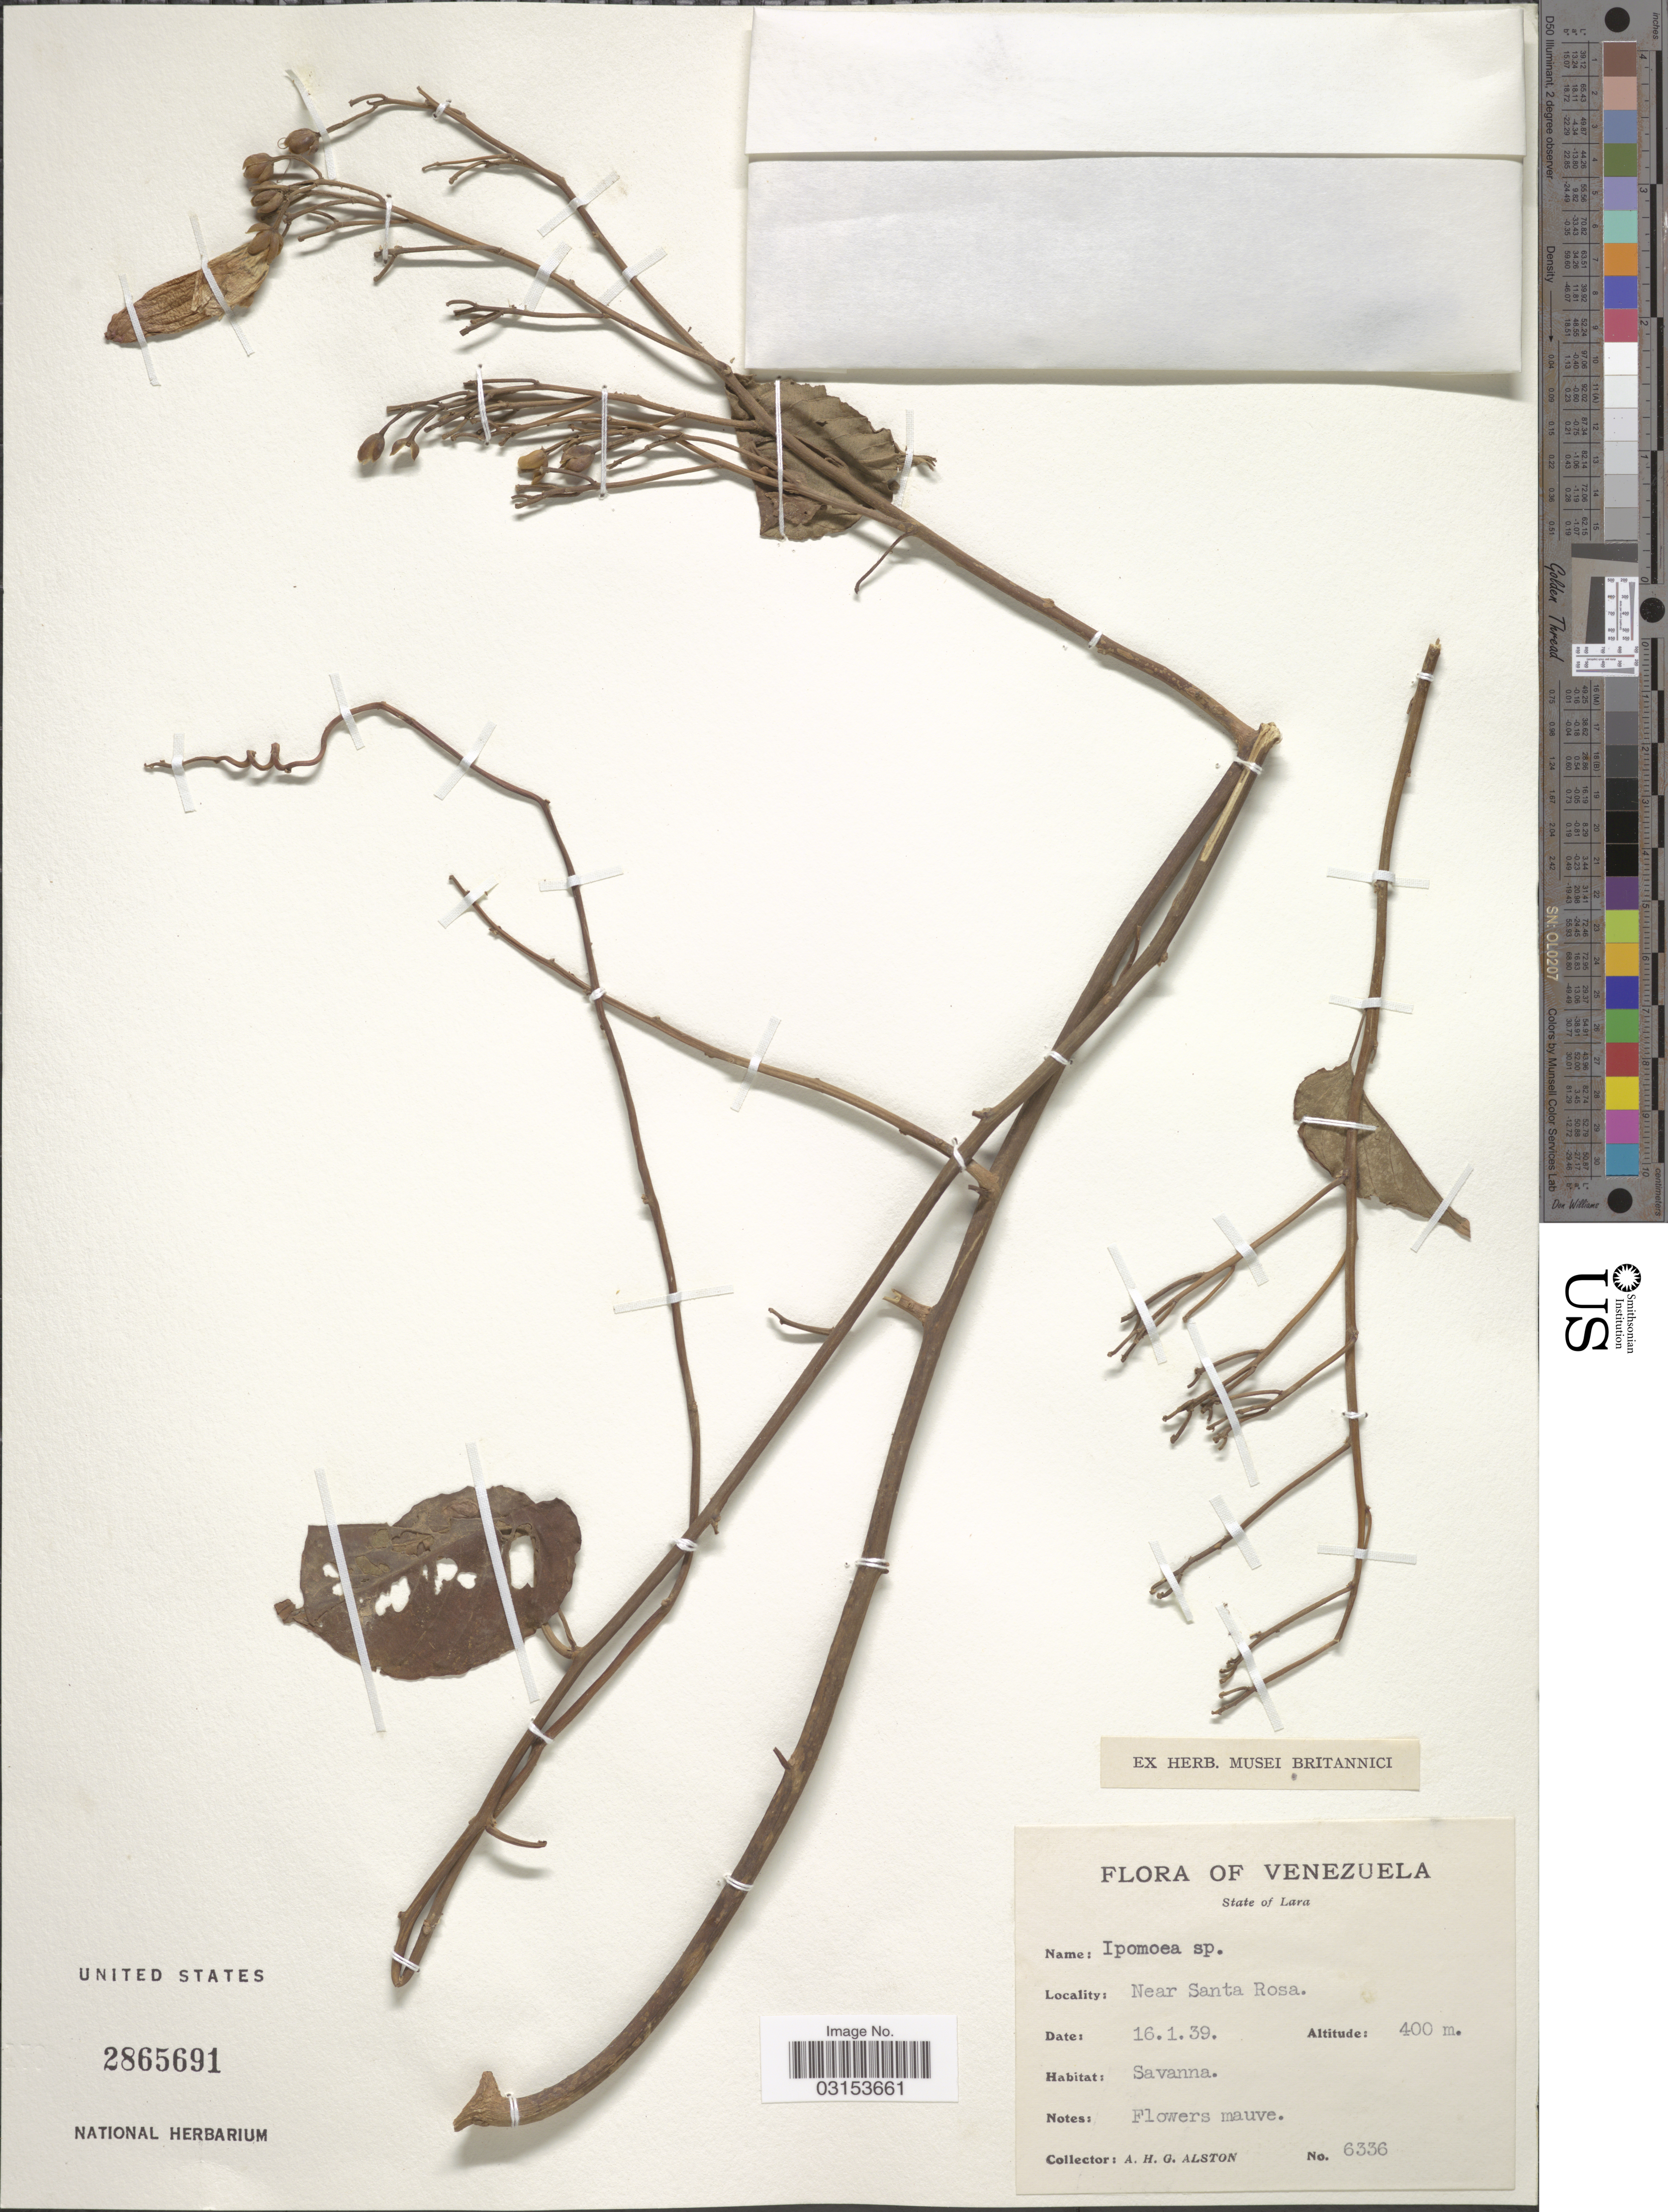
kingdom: Plantae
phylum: Tracheophyta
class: Magnoliopsida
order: Solanales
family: Convolvulaceae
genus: Ipomoea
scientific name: Ipomoea sp.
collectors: A. H. Alston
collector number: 6336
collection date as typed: Transcribed d/m/y: 16/1/39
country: Venezuela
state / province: Lara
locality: Near Santa Rosa.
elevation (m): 400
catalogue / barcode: US 2865691